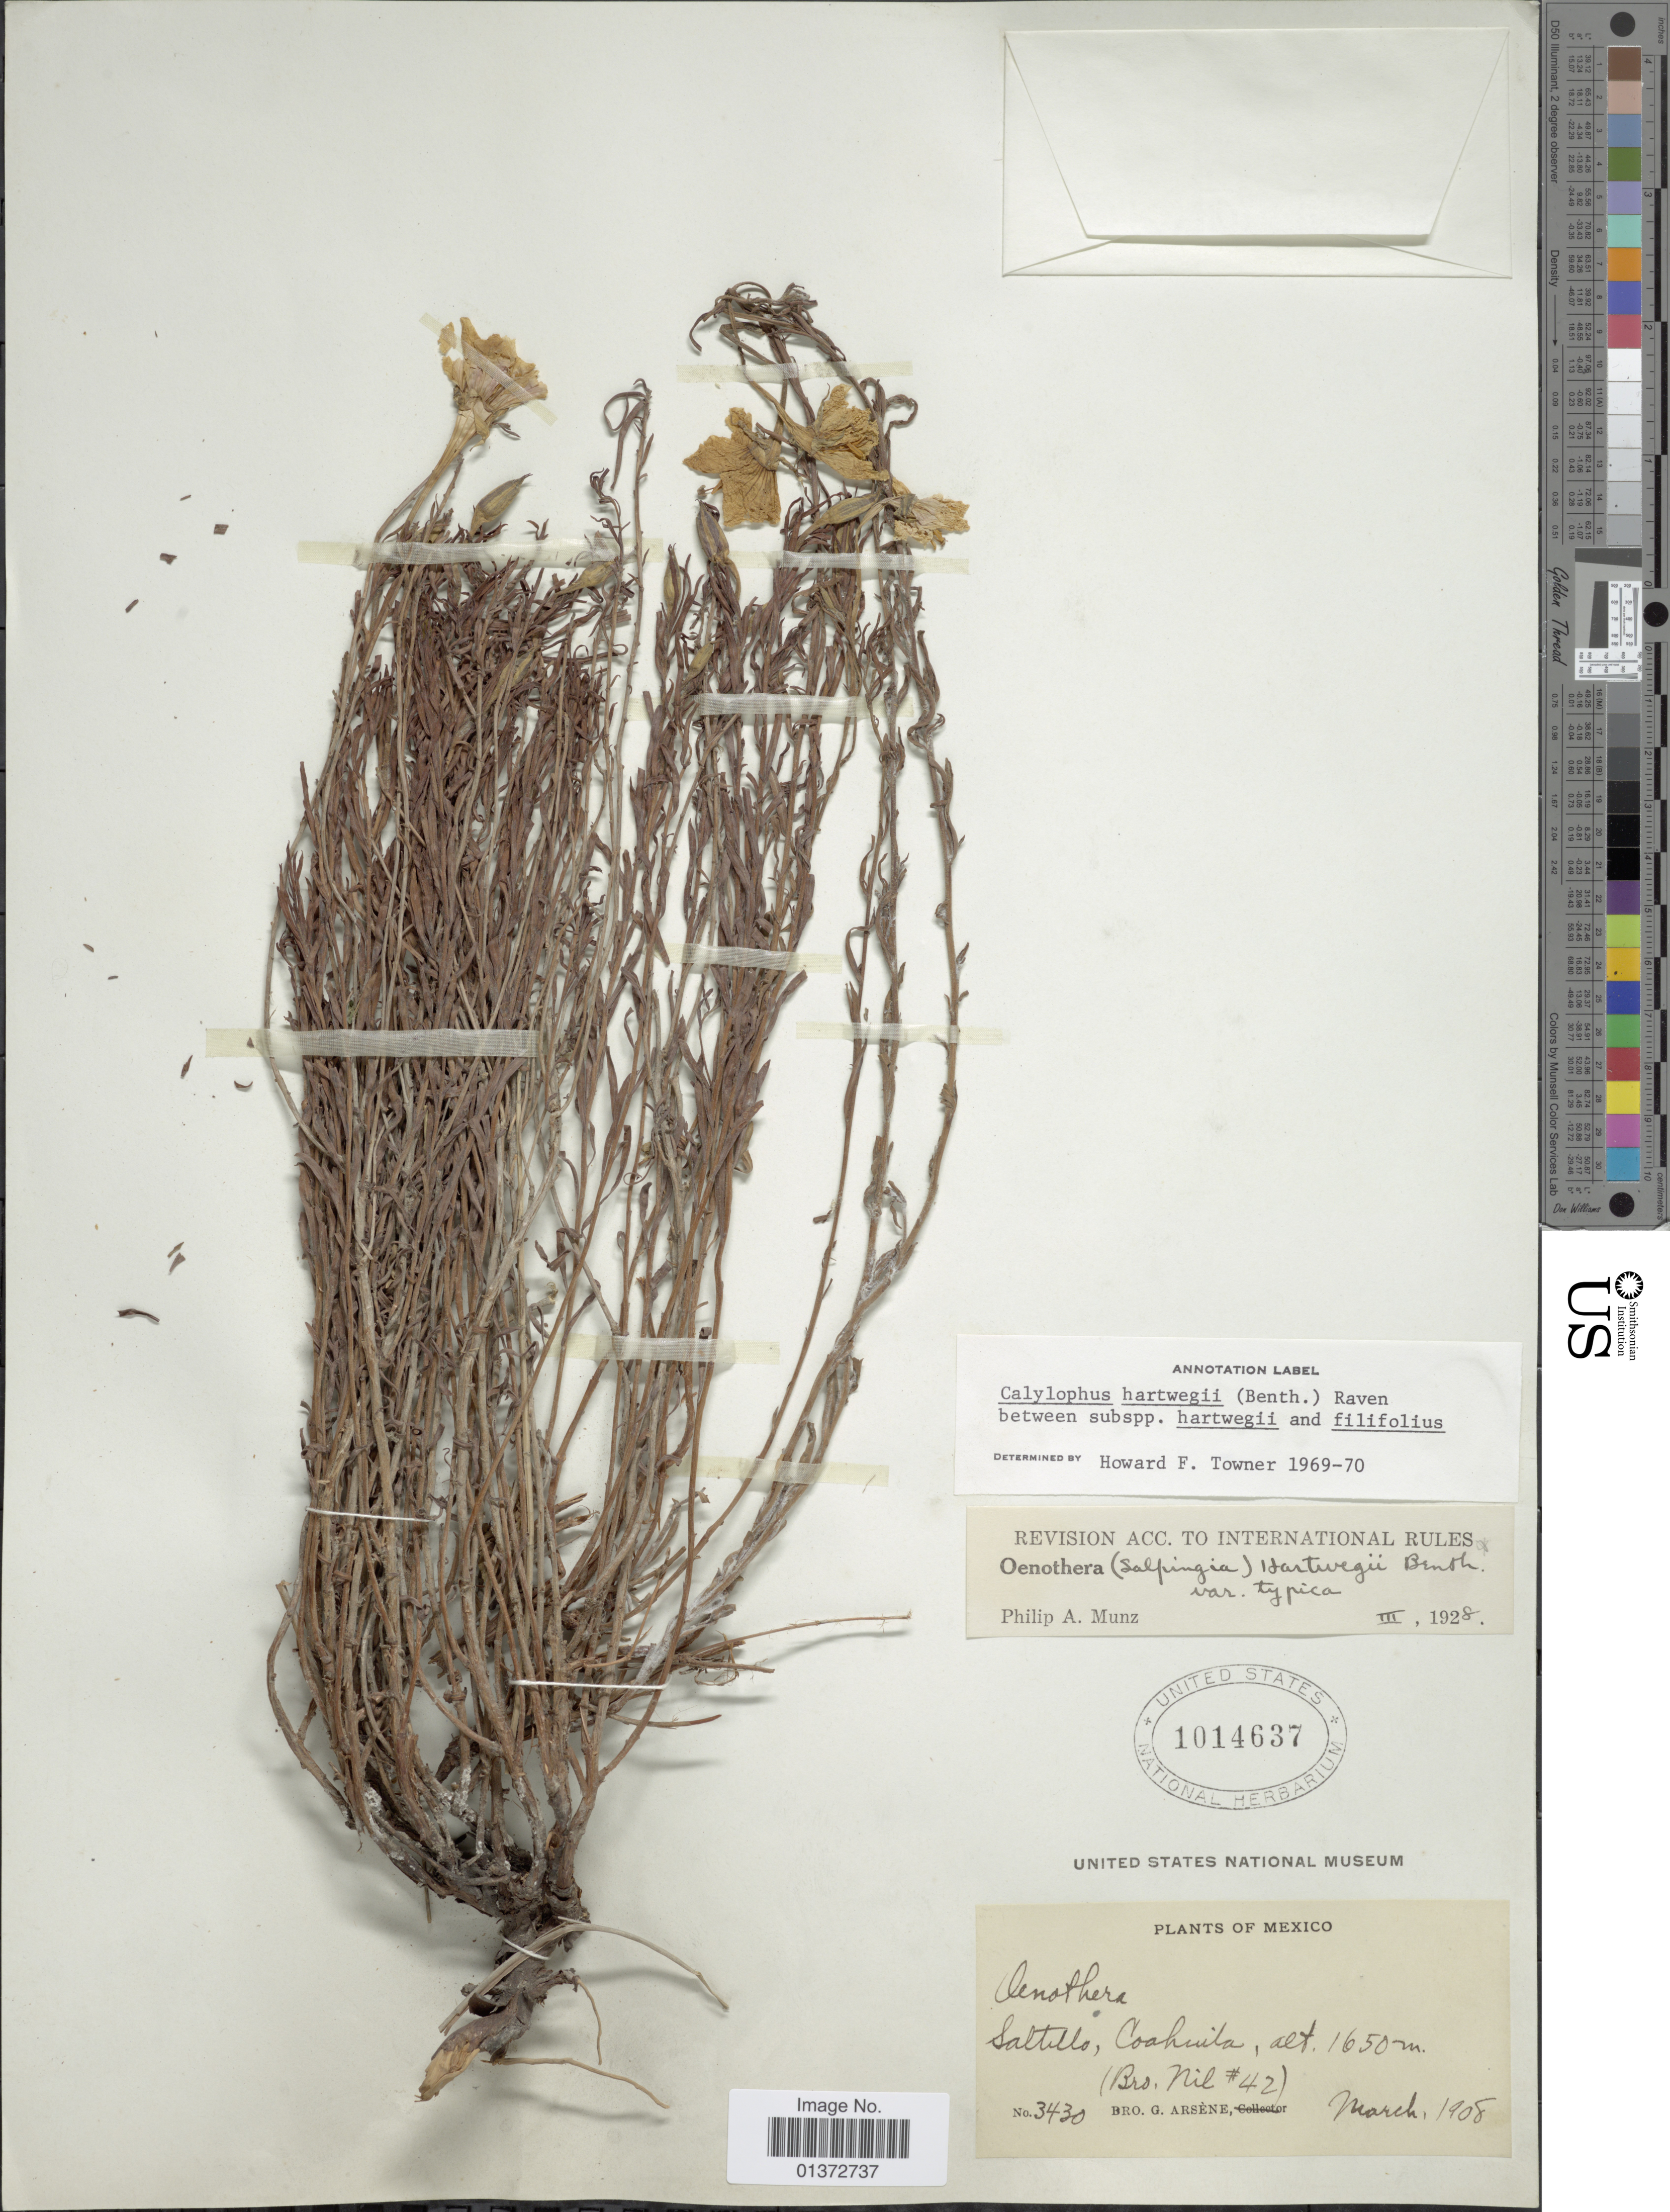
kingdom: Plantae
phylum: Tracheophyta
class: Magnoliopsida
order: Myrtales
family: Onagraceae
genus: Oenothera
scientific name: Oenothera hartwegii subsp. filifolia x O. hartwegii subsp. pubescens (A. Gray) W.L. Wagner & Hoch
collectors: Bro. Nil & Bro. G. Arsène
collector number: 42/3430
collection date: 1908-03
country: Mexico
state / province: Coahuila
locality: Saltillo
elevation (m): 1650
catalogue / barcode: US 1014637